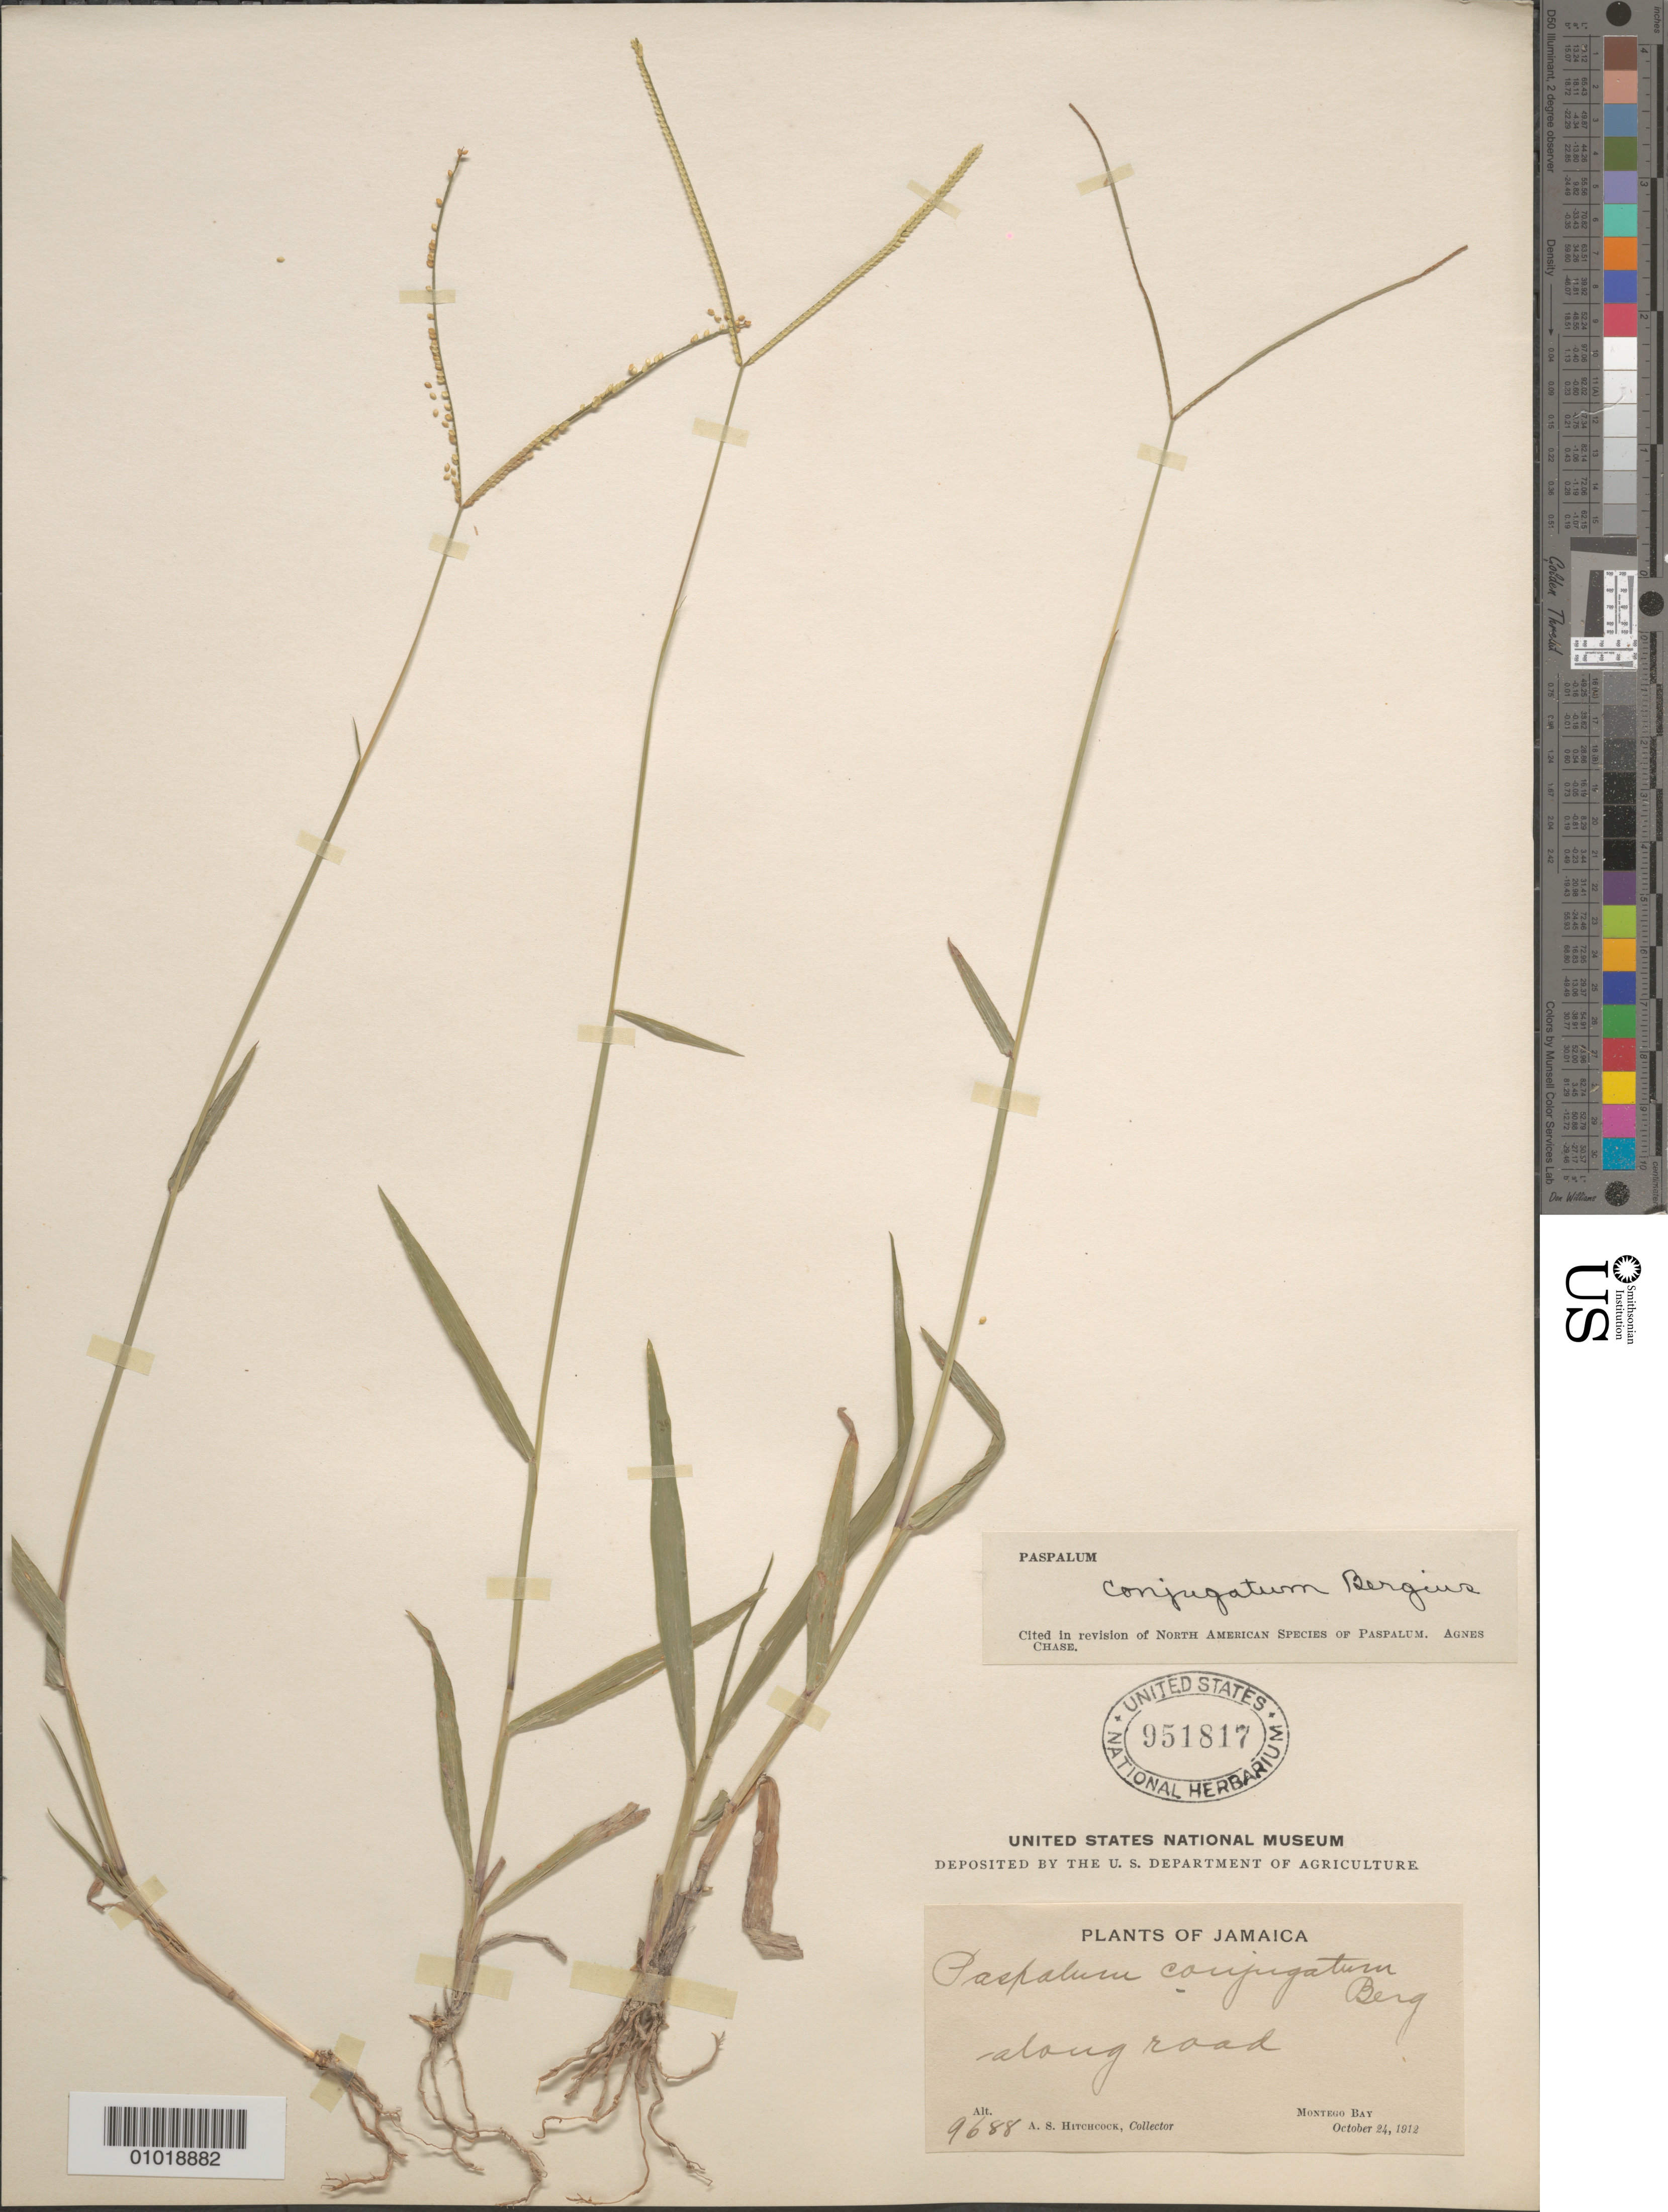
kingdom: Plantae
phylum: Tracheophyta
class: Liliopsida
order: Poales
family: Poaceae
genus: Paspalum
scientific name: Paspalum conjugatum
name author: P.J. Bergius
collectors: A. S. Hitchcock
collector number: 9688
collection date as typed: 24 Oct 1912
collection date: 1912-10-24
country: Jamaica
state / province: Saint James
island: Jamaica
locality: Montego Bay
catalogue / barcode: US 951817